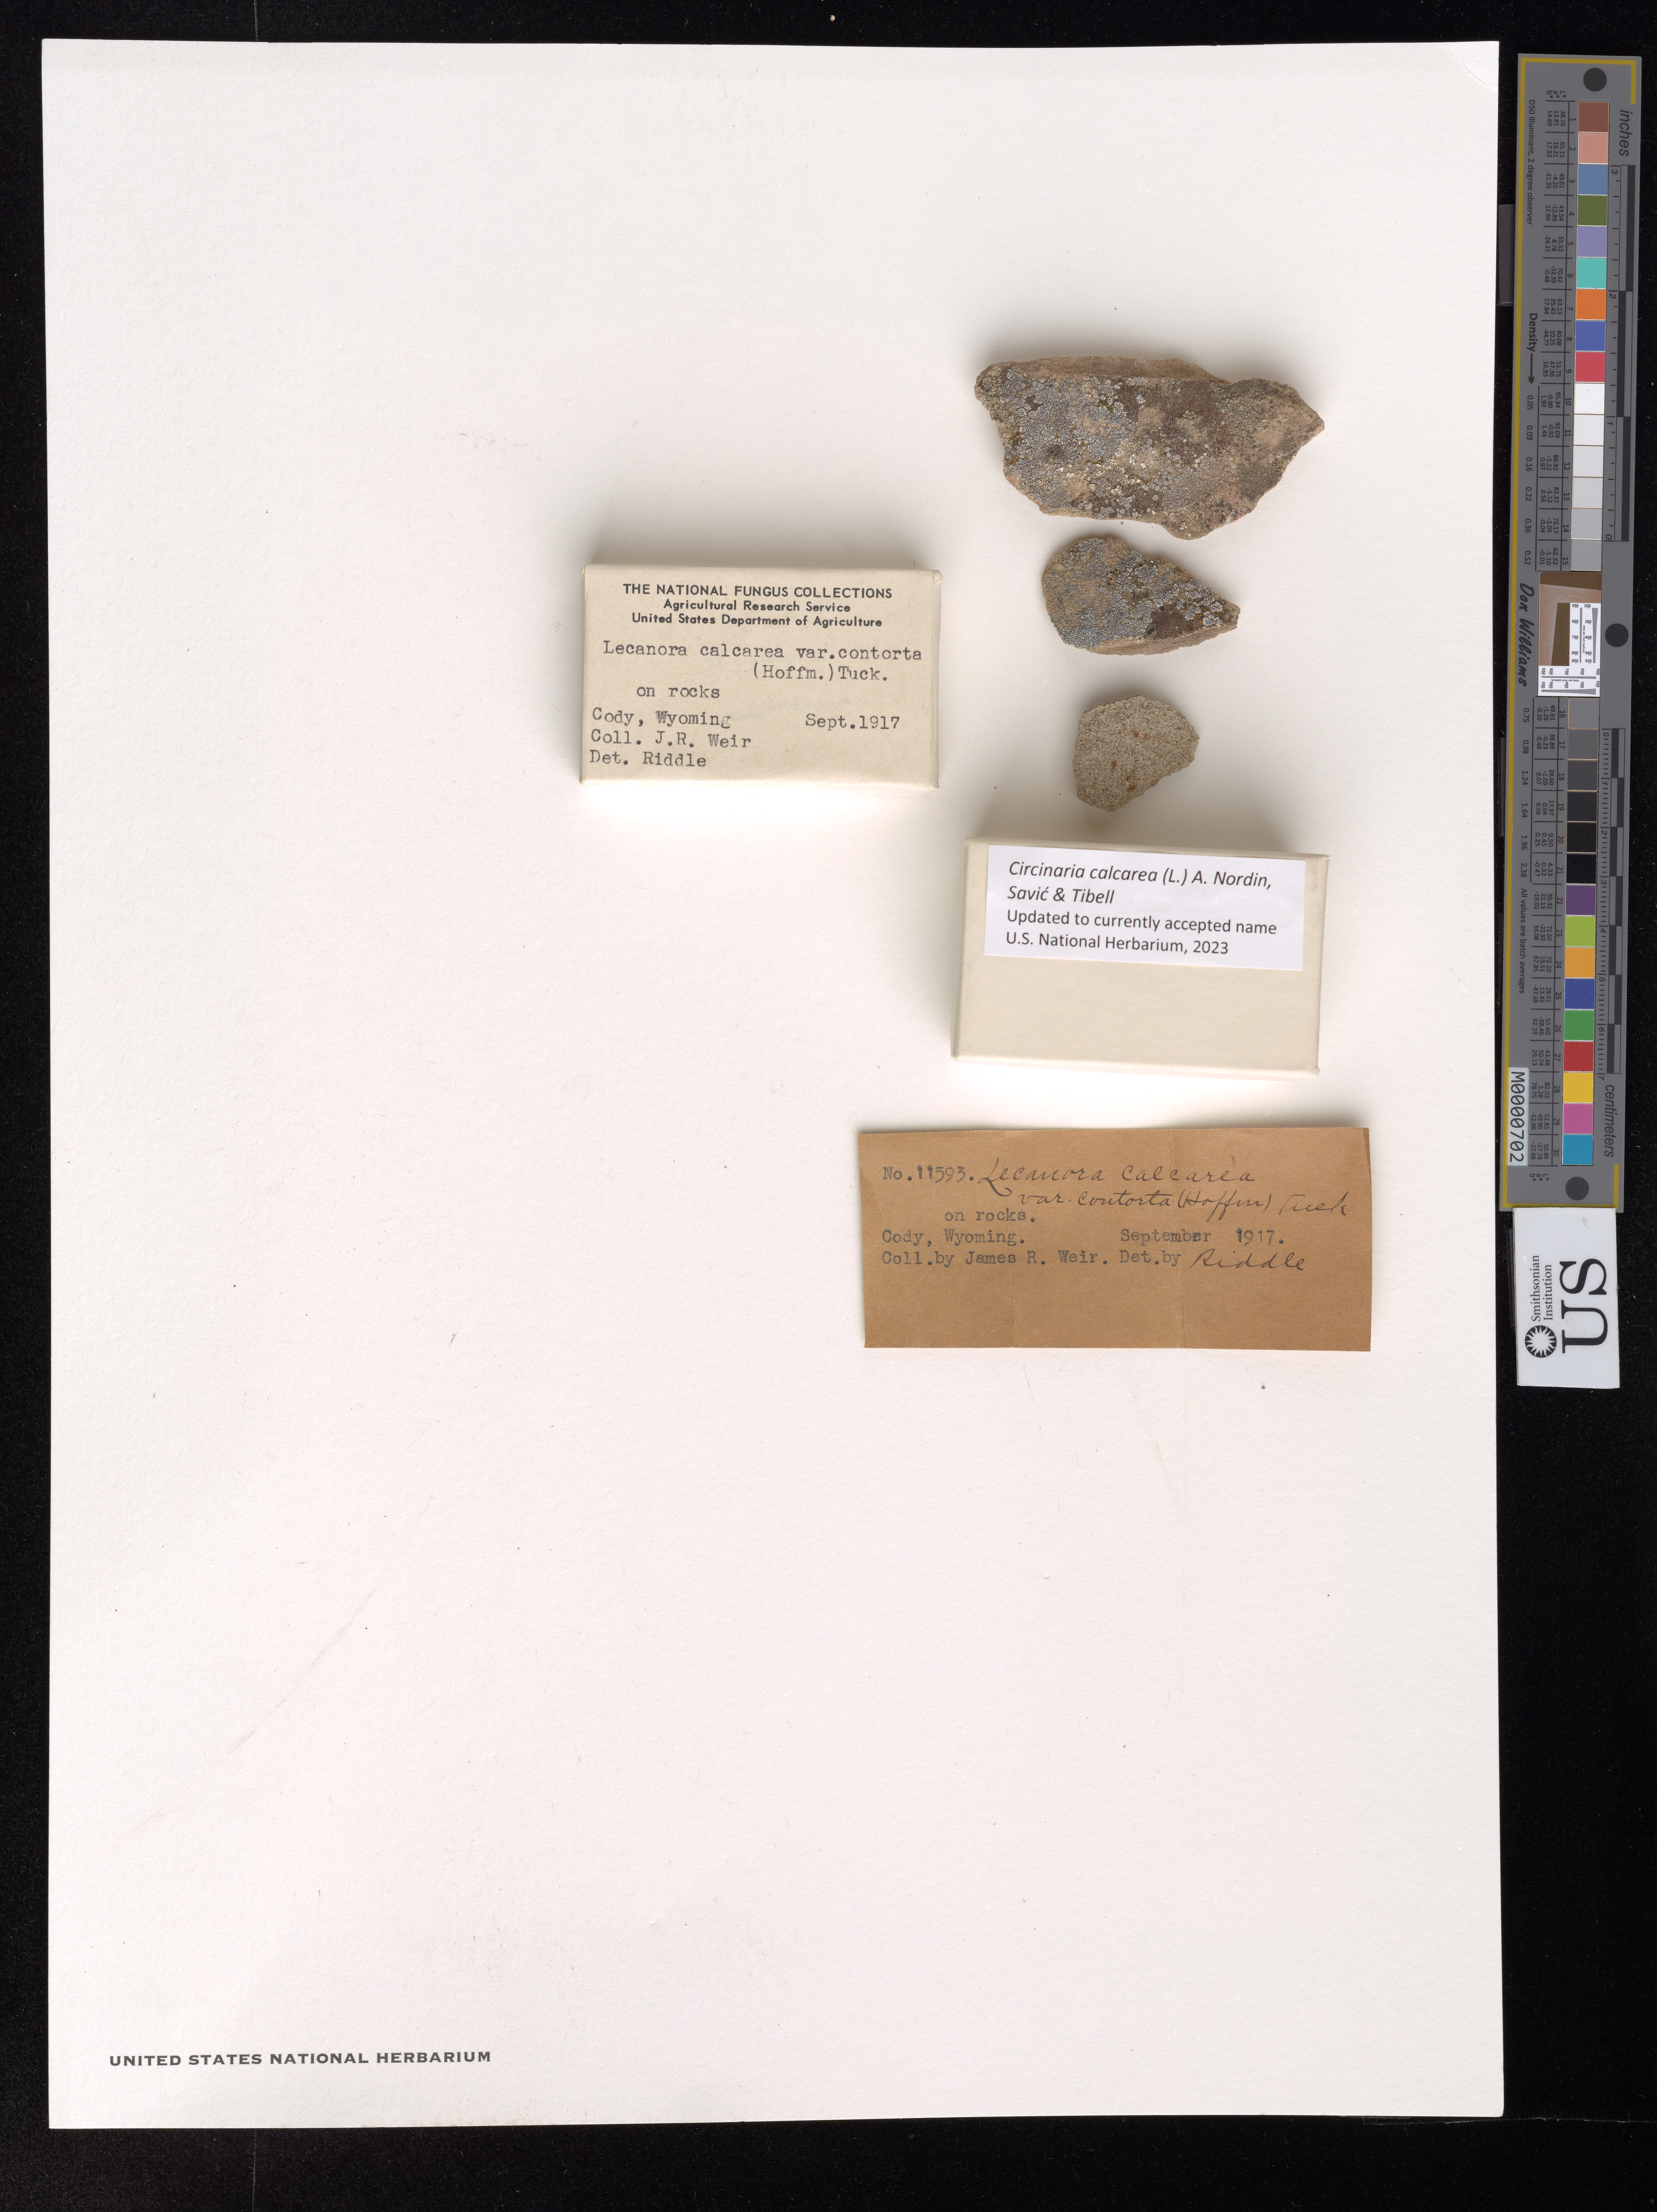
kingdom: Fungi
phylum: Ascomycota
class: Lecanoromycetes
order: Pertusariales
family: Megasporaceae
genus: Circinaria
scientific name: Circinaria calcarea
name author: (L.) A. Nordin et al.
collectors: J. Weir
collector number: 11593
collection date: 1917-09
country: United States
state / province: Wyoming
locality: Cody